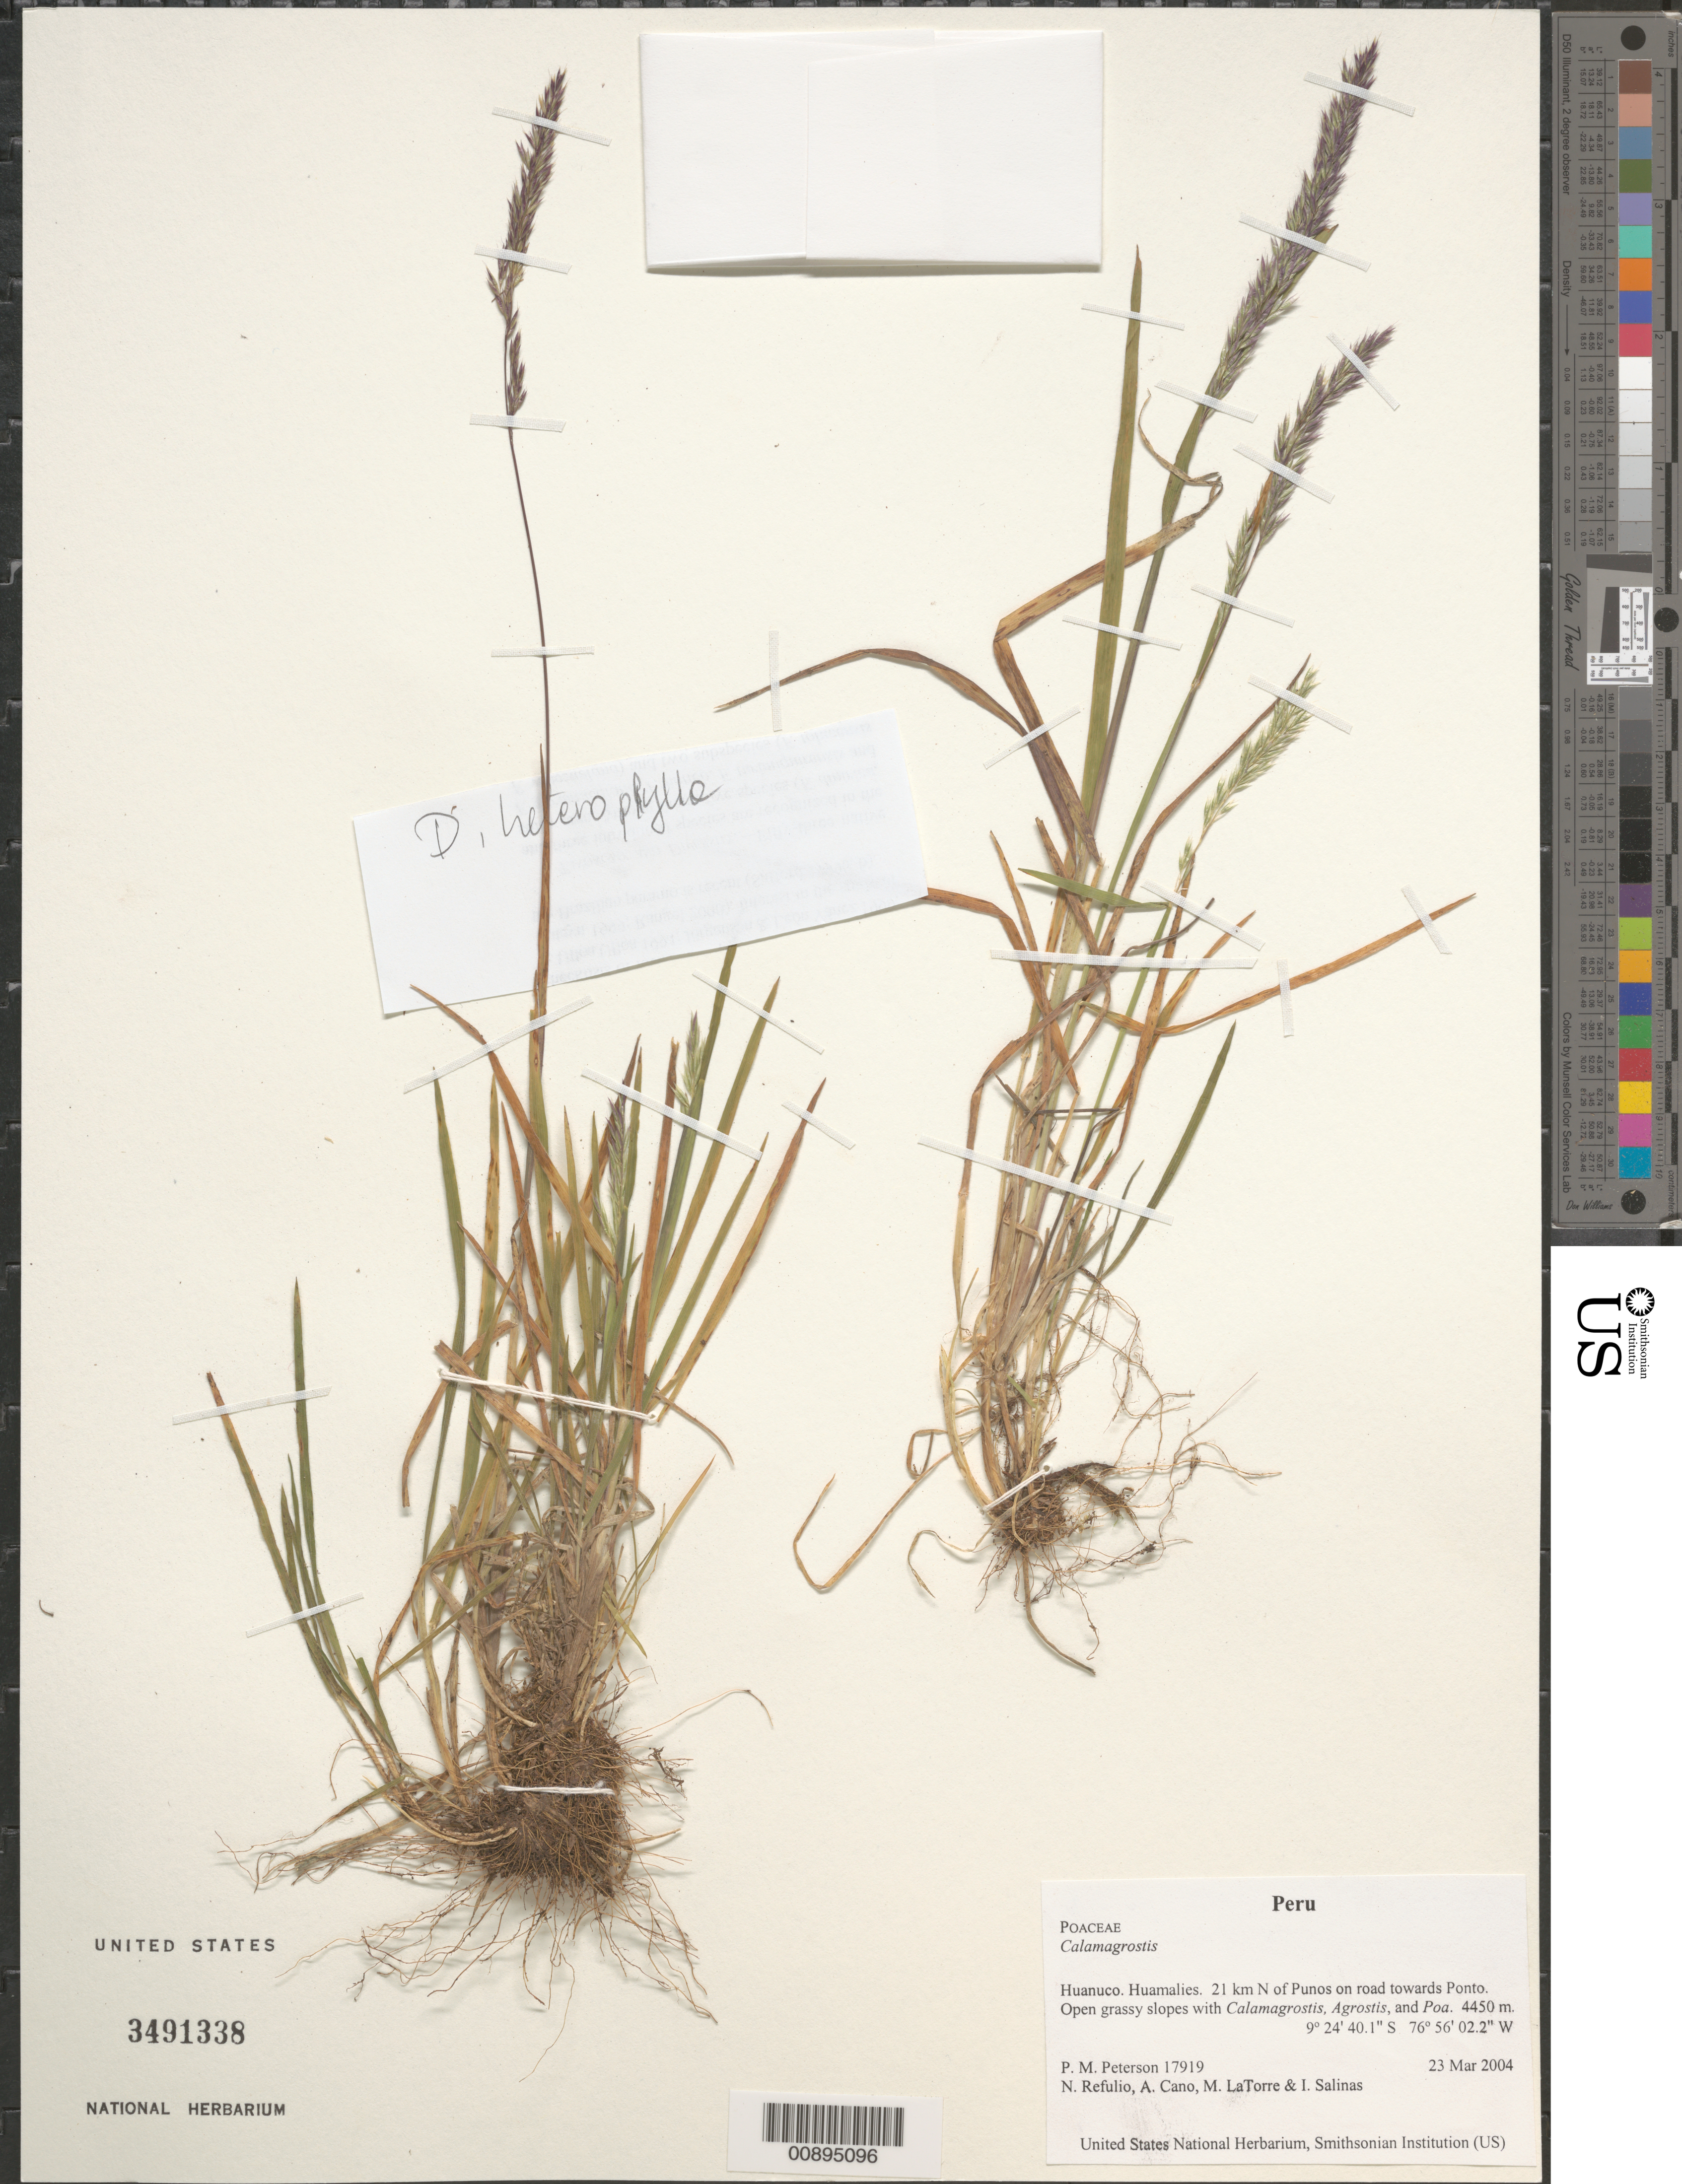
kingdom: Plantae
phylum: Tracheophyta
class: Liliopsida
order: Poales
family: Poaceae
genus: Calamagrostis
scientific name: Calamagrostis sp.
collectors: P. M. Peterson, N. Refulio-Rodríguez, A. Cano, M. Torre & I. Salinas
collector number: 17919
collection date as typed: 23 Mar 2004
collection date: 2004-03-23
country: Peru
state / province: Huánuco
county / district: Huamalies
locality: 21 km N of Punos on road towards Ponto. Open grassy slopes with Calamagrostis, Agrostis, and Poa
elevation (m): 4450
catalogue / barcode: US 3491338